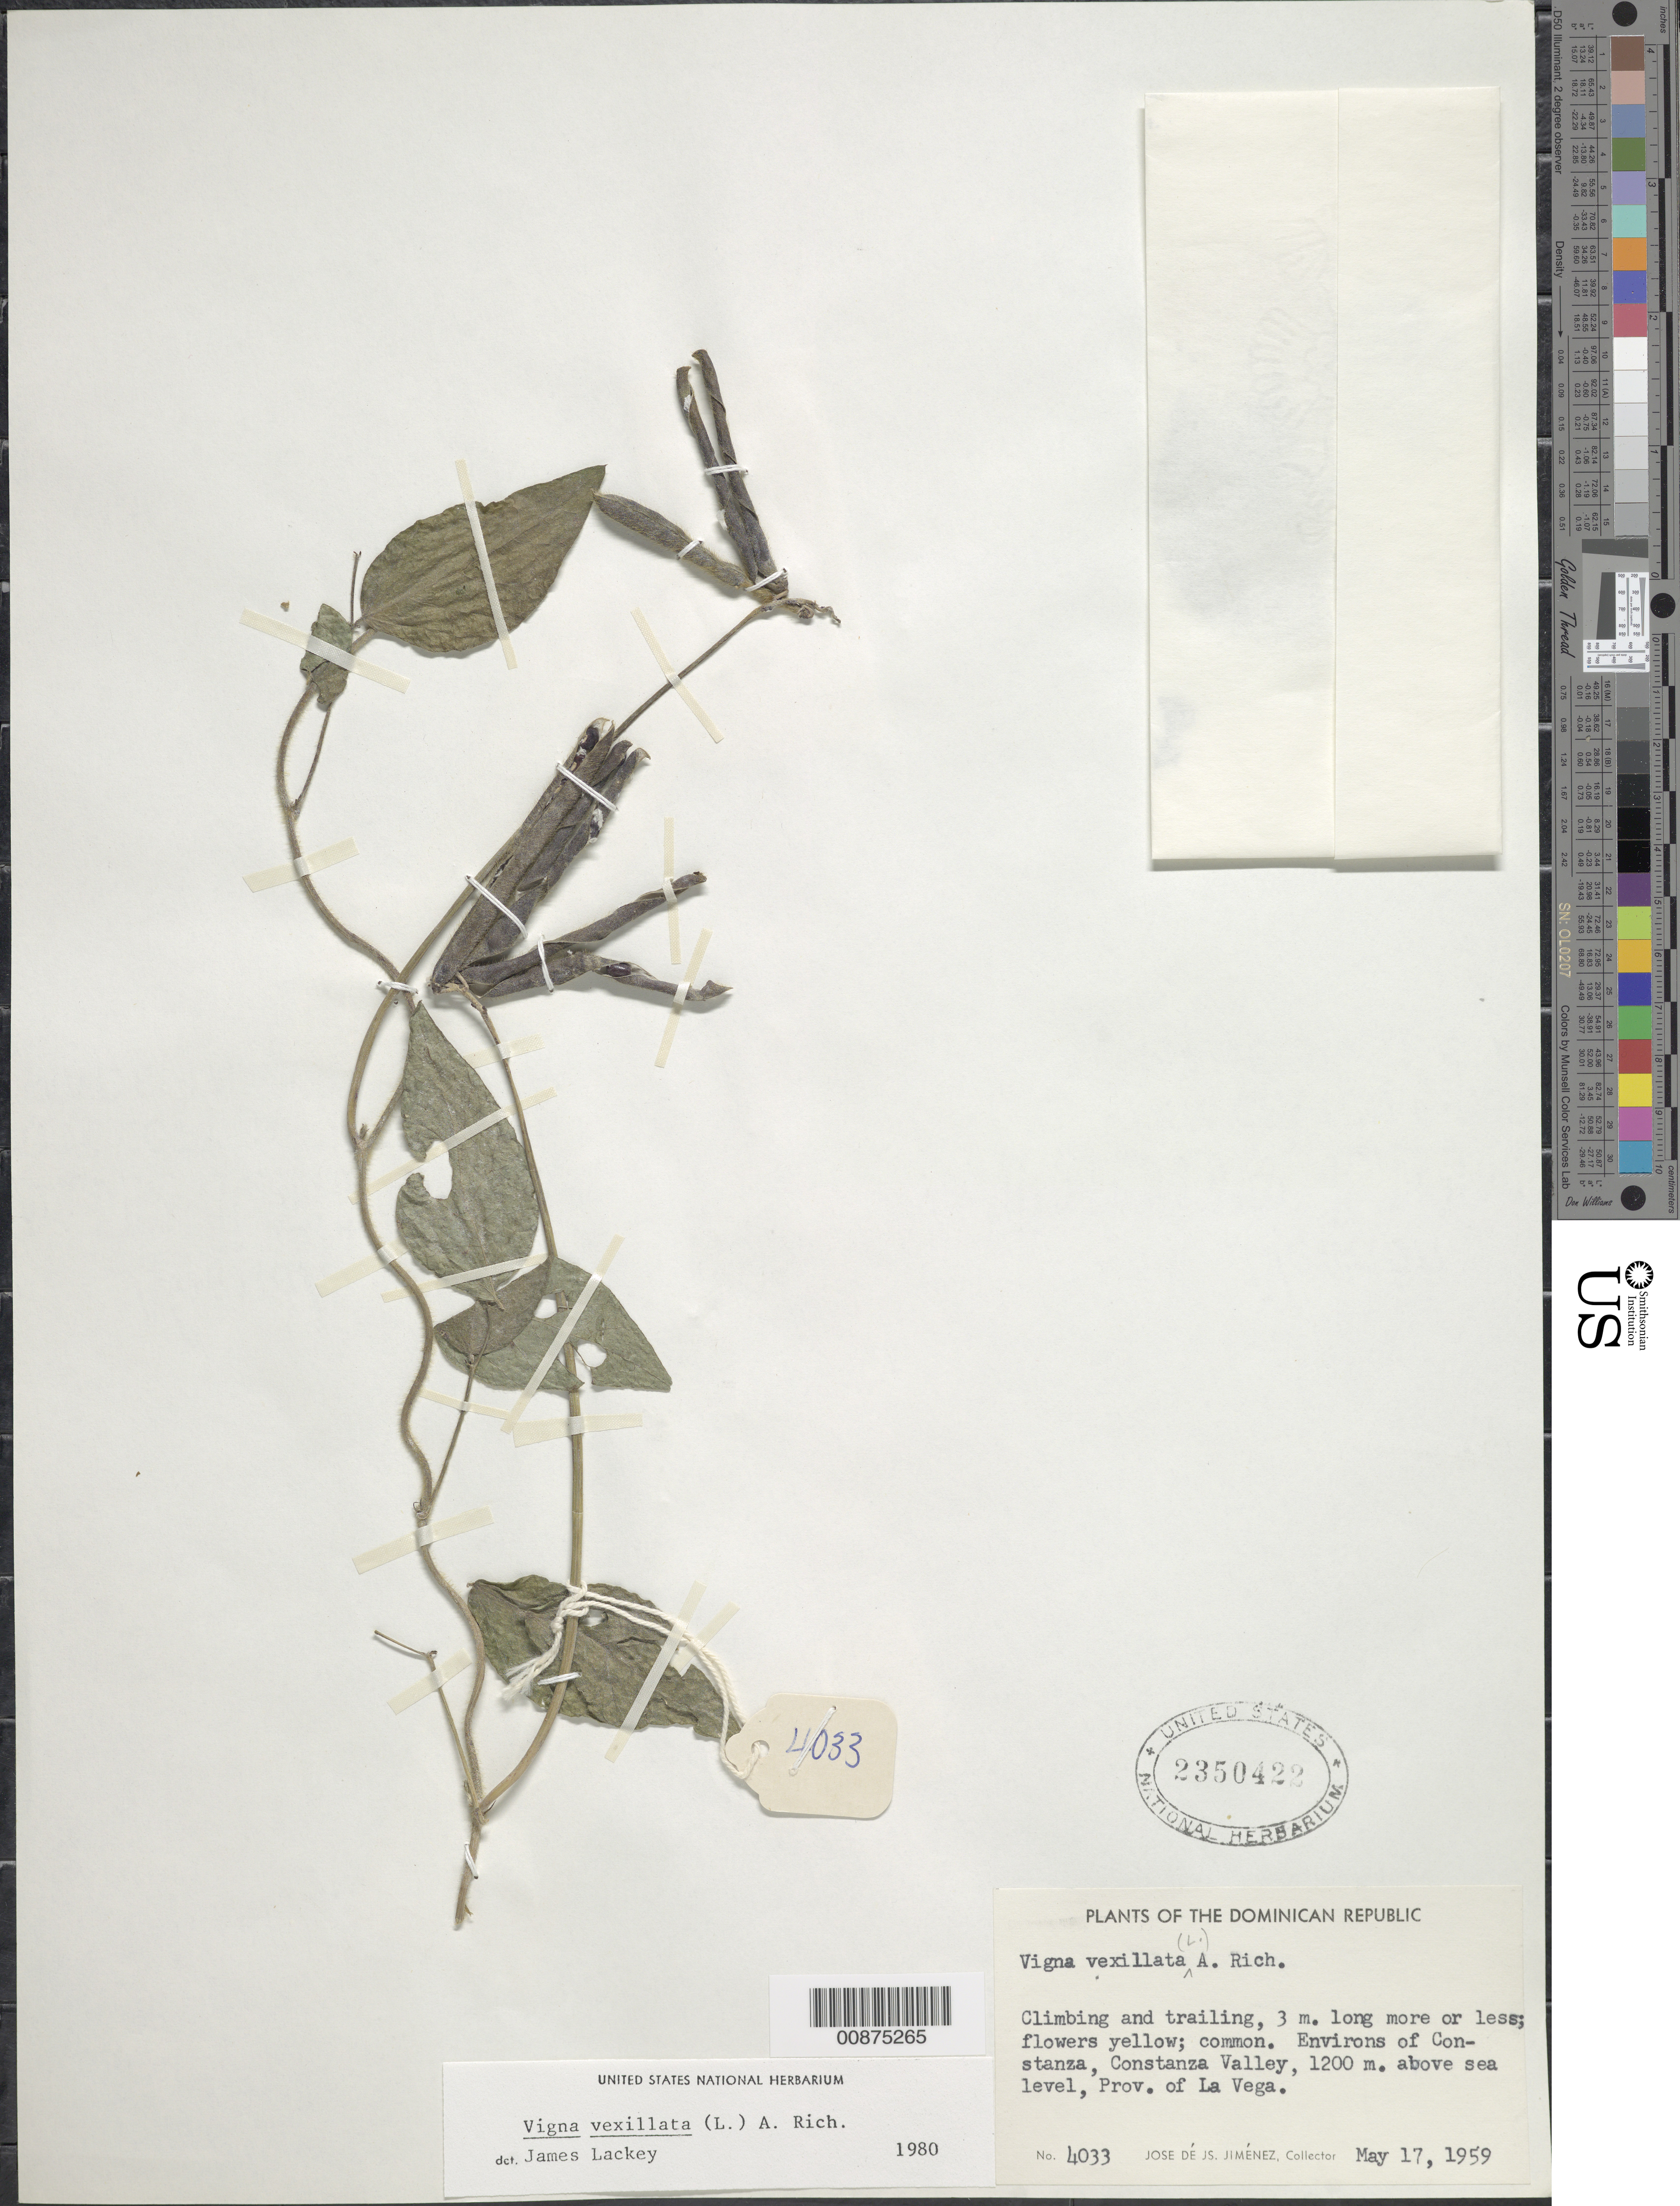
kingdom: Plantae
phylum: Tracheophyta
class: Magnoliopsida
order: Fabales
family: Fabaceae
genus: Vigna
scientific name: Vigna vexillata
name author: (L.) A. Rich.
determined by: Lackey, J.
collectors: J. J. Jiménez Almonte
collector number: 4033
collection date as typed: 17 May 1959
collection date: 1959-05-17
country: Dominican Republic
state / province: La Vega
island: Hispaniola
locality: Environs of Constanza, Constanza Valley.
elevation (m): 1200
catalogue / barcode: US 2350422